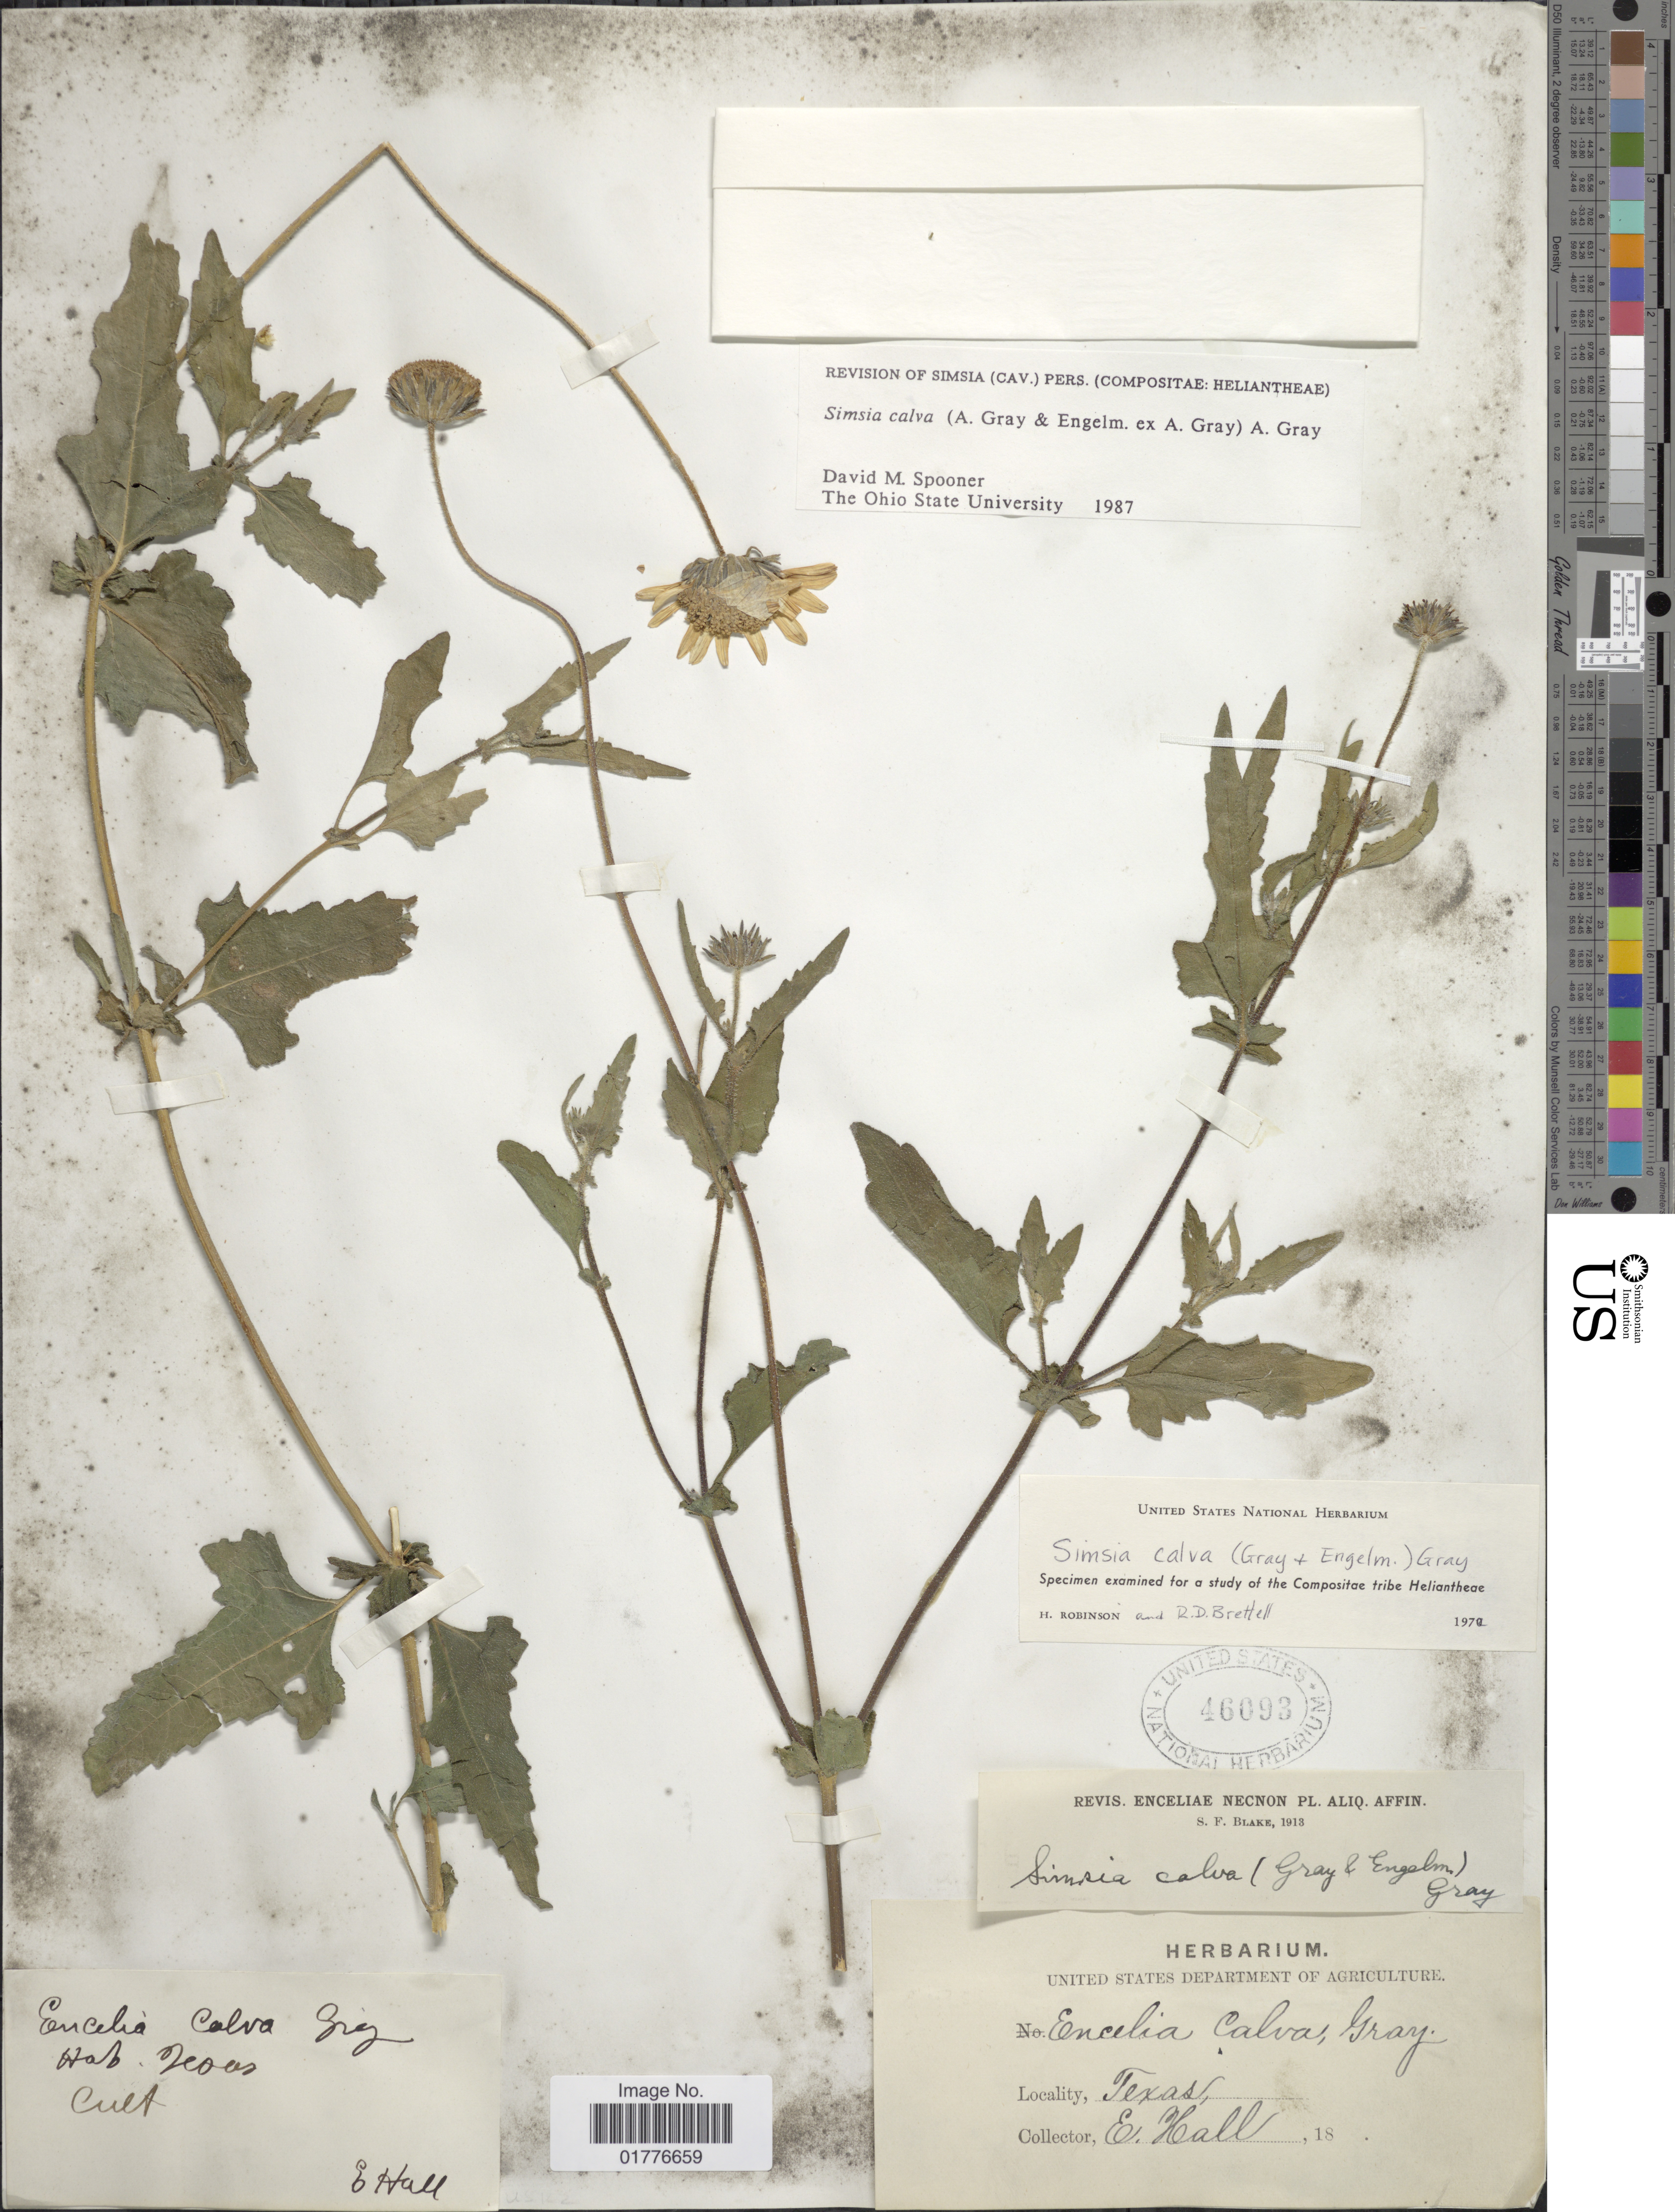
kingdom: Plantae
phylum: Tracheophyta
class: Magnoliopsida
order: Asterales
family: Asteraceae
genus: Simsia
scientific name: Simsia calva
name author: A. Gray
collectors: E. Hall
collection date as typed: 18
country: United States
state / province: Texas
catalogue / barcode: US 46093